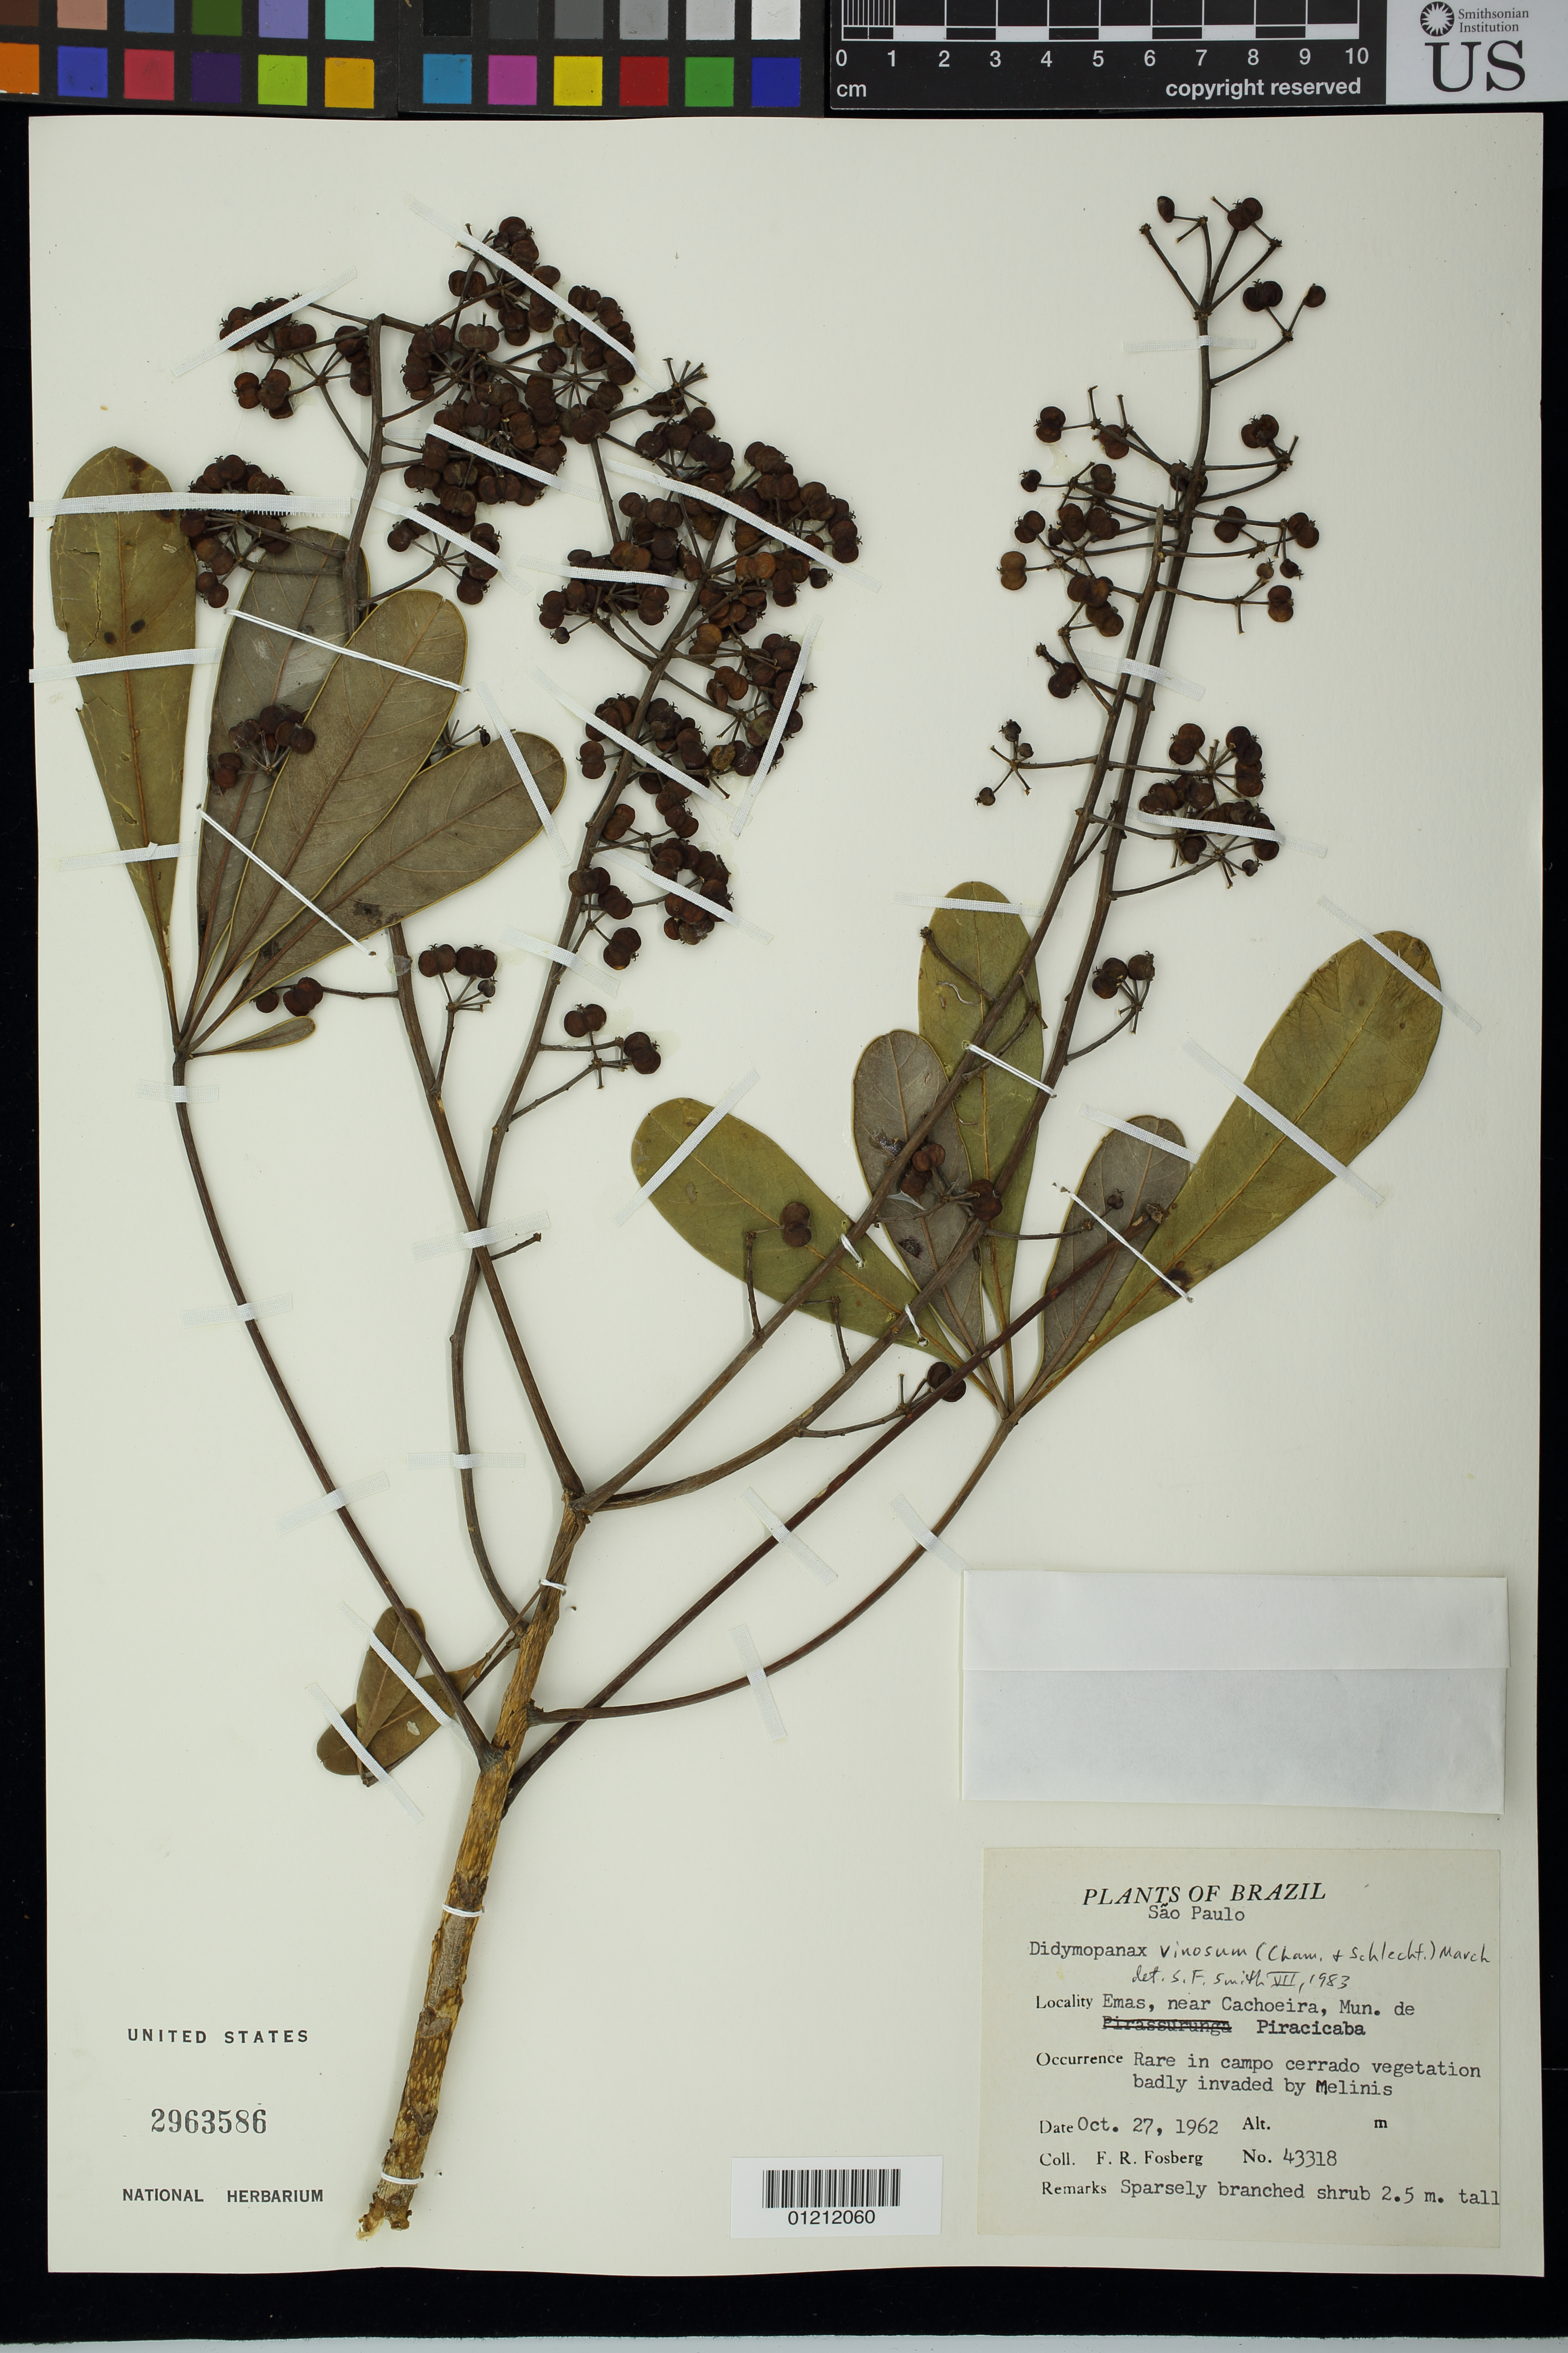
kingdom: Plantae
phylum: Tracheophyta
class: Magnoliopsida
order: Apiales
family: Araliaceae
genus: Schefflera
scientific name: Schefflera vinosa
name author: (Cham. & Schltdl.) Frodin & Fiaschi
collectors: F. R. Fosberg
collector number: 43318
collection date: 1962-10-27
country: Brazil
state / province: São Paulo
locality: Emas, near Cachoeira, Município de Piracicaba.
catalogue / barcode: US 2963586